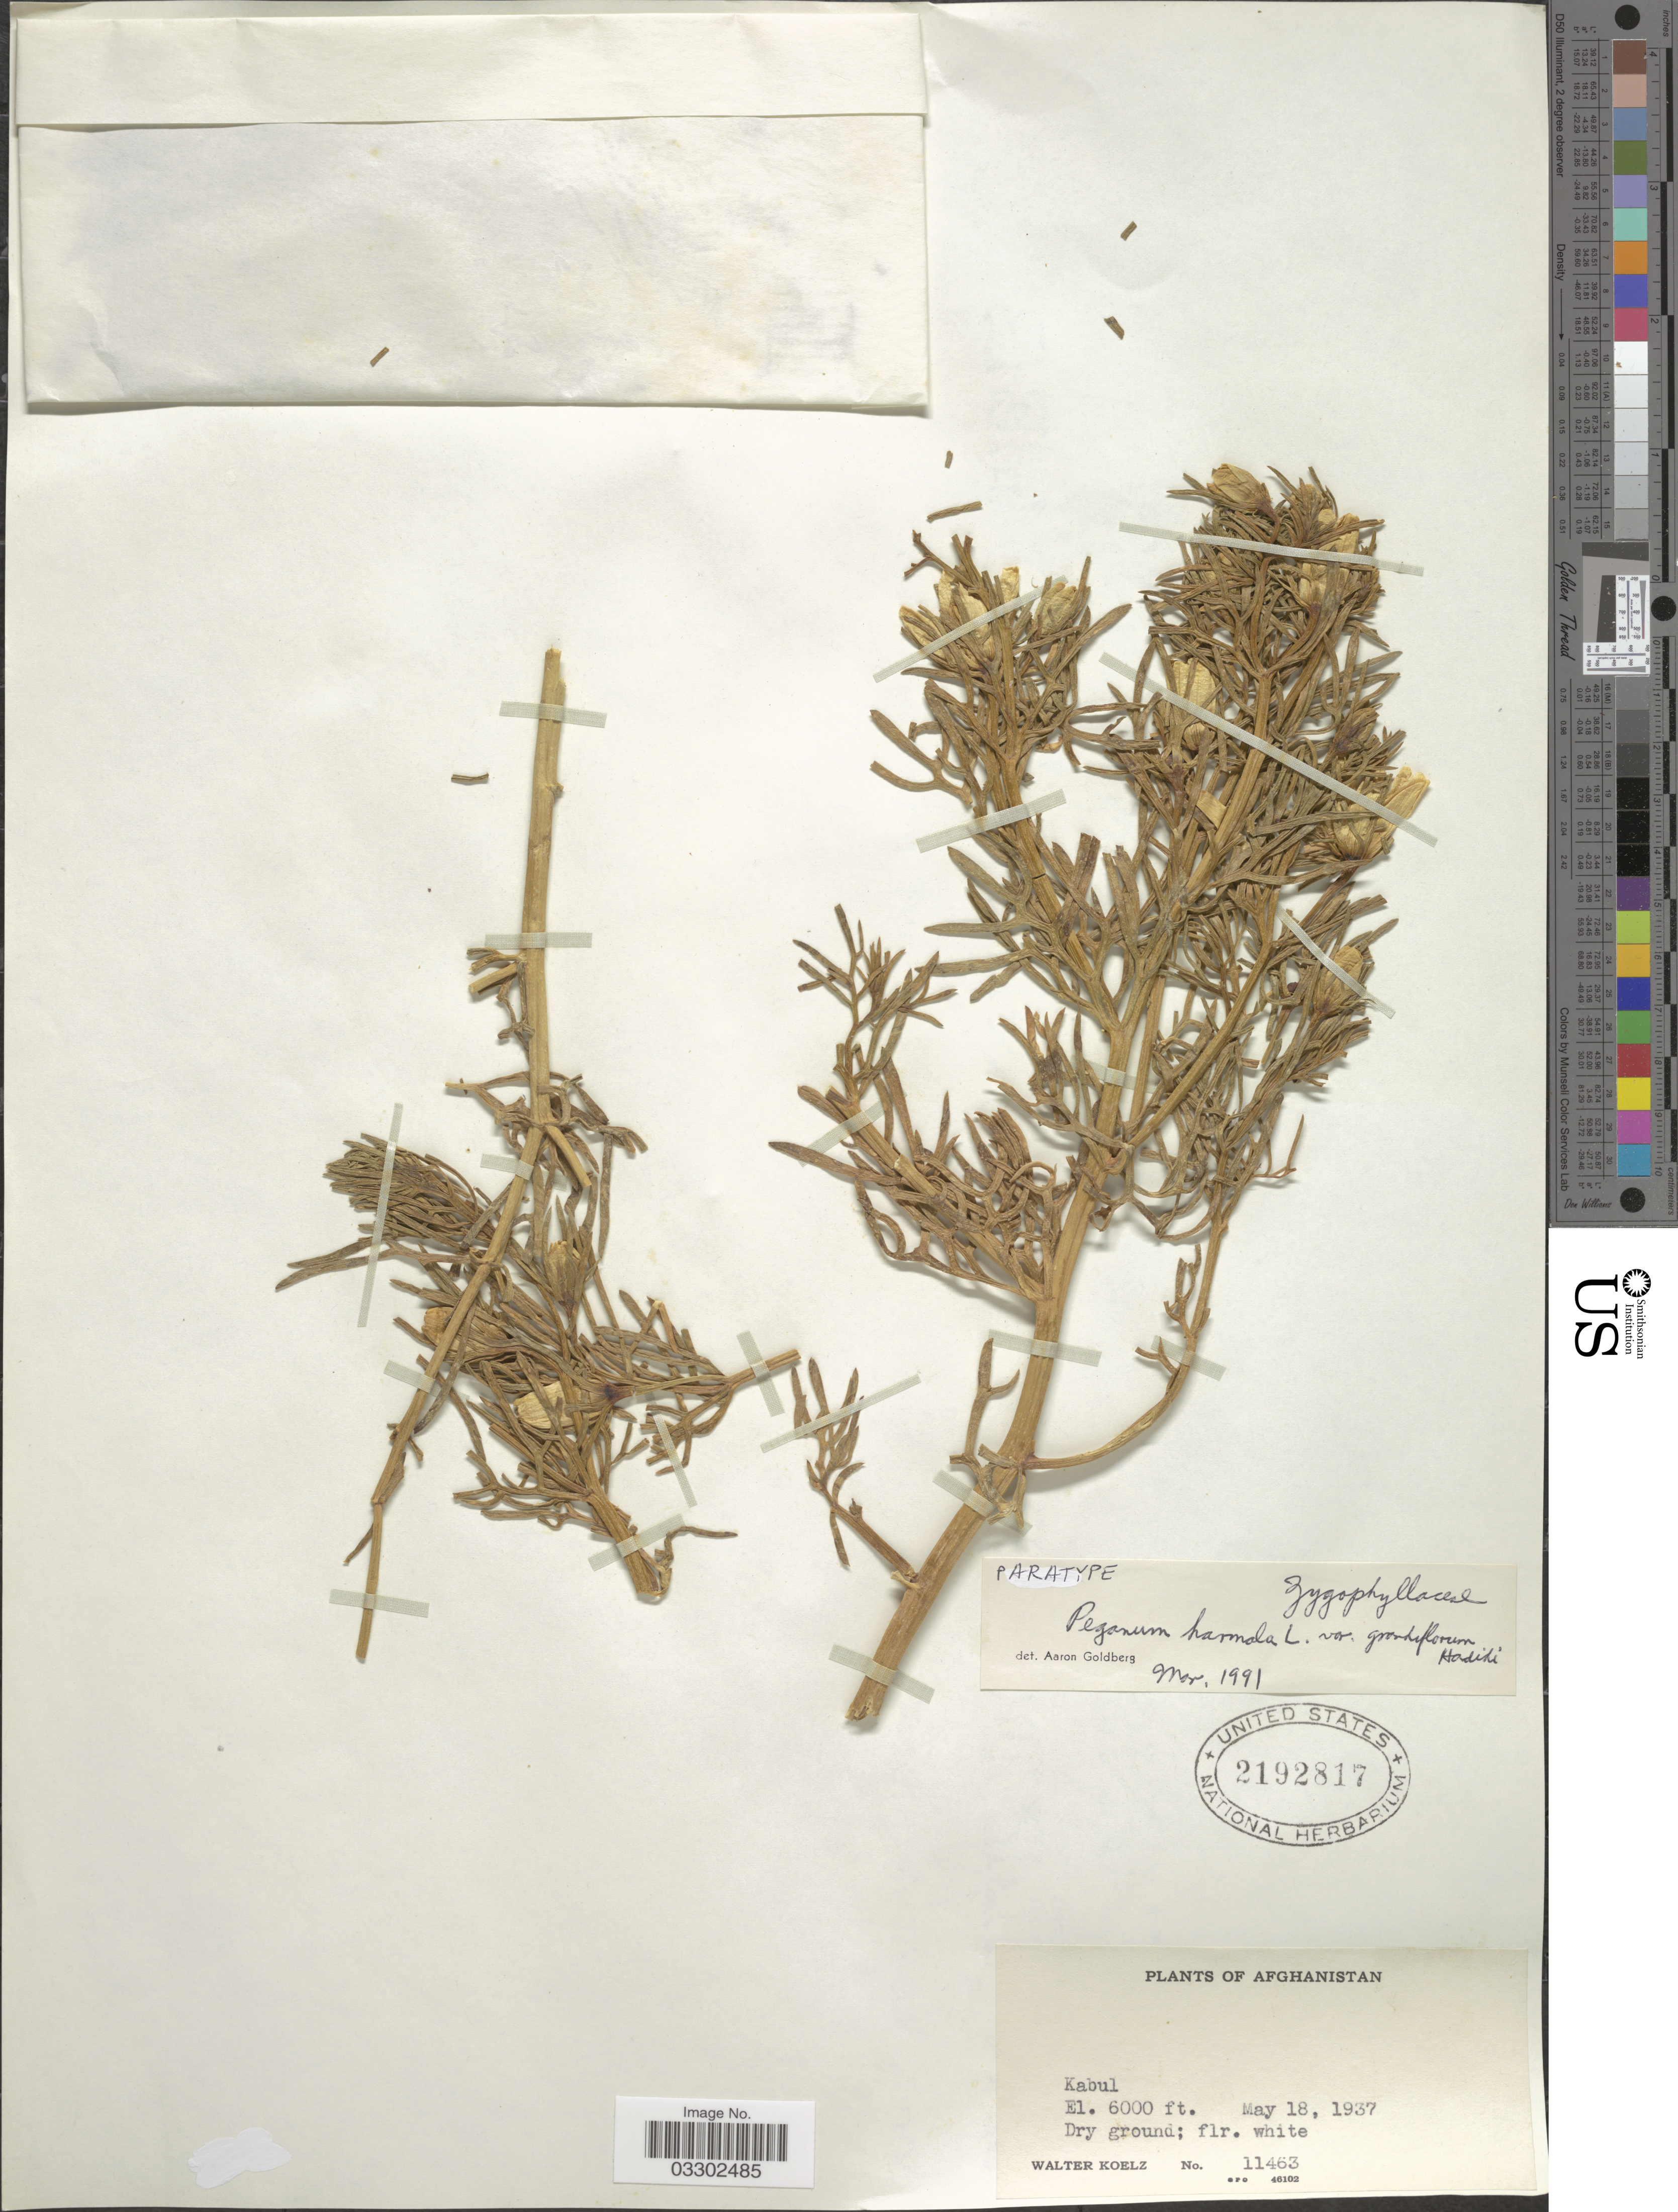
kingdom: Plantae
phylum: Tracheophyta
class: Magnoliopsida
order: Sapindales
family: Tetradiclidaceae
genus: Peganum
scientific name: Peganum harmala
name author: L.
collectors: W. N. Koelz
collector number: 11463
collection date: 1937-05-18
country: Afghanistan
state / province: Kabul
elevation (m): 1829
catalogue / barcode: US 2192817